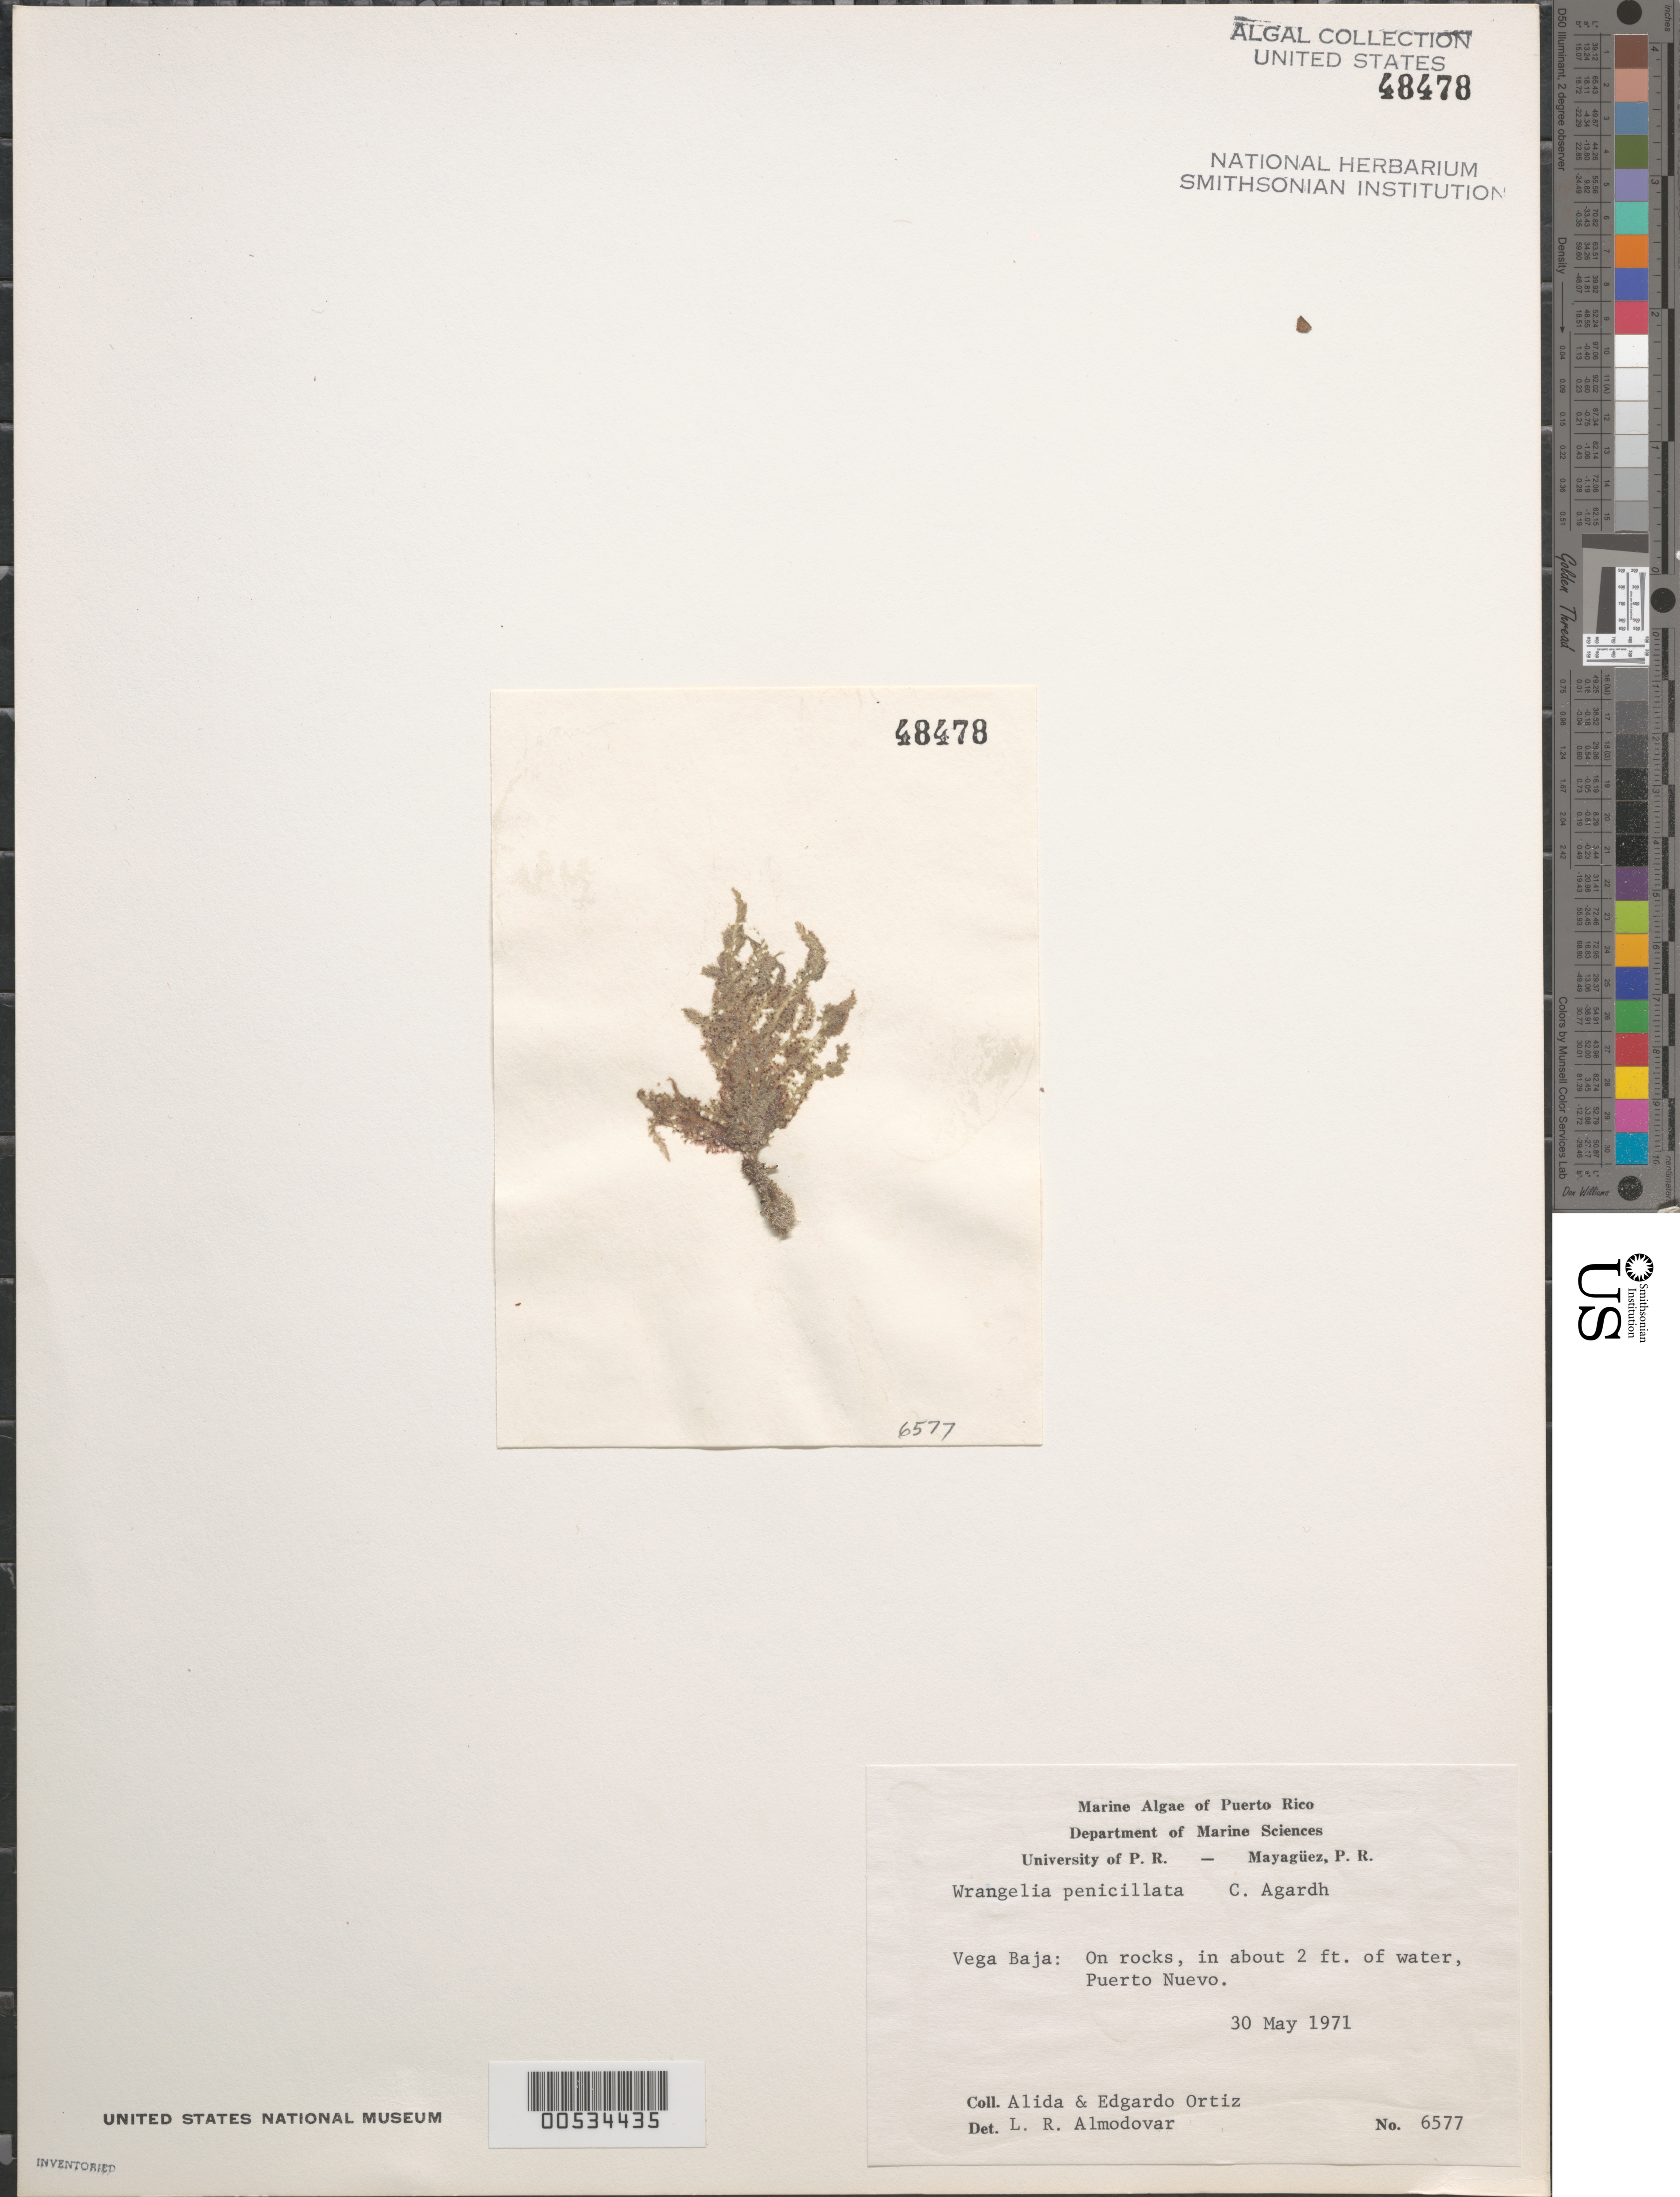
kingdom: Plantae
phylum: Rhodophyta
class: Florideophyceae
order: Ceramiales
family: Wrangeliaceae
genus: Wrangelia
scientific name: Wrangelia penicillata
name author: (C. Agardh) C. Agardh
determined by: Almodovar, L. R.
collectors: Alida Ortiz & E. Ortiz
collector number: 6577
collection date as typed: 30 May 1971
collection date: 1971-05-30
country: Puerto Rico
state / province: Vega Baja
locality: Puerto nuevo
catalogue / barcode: US 48478